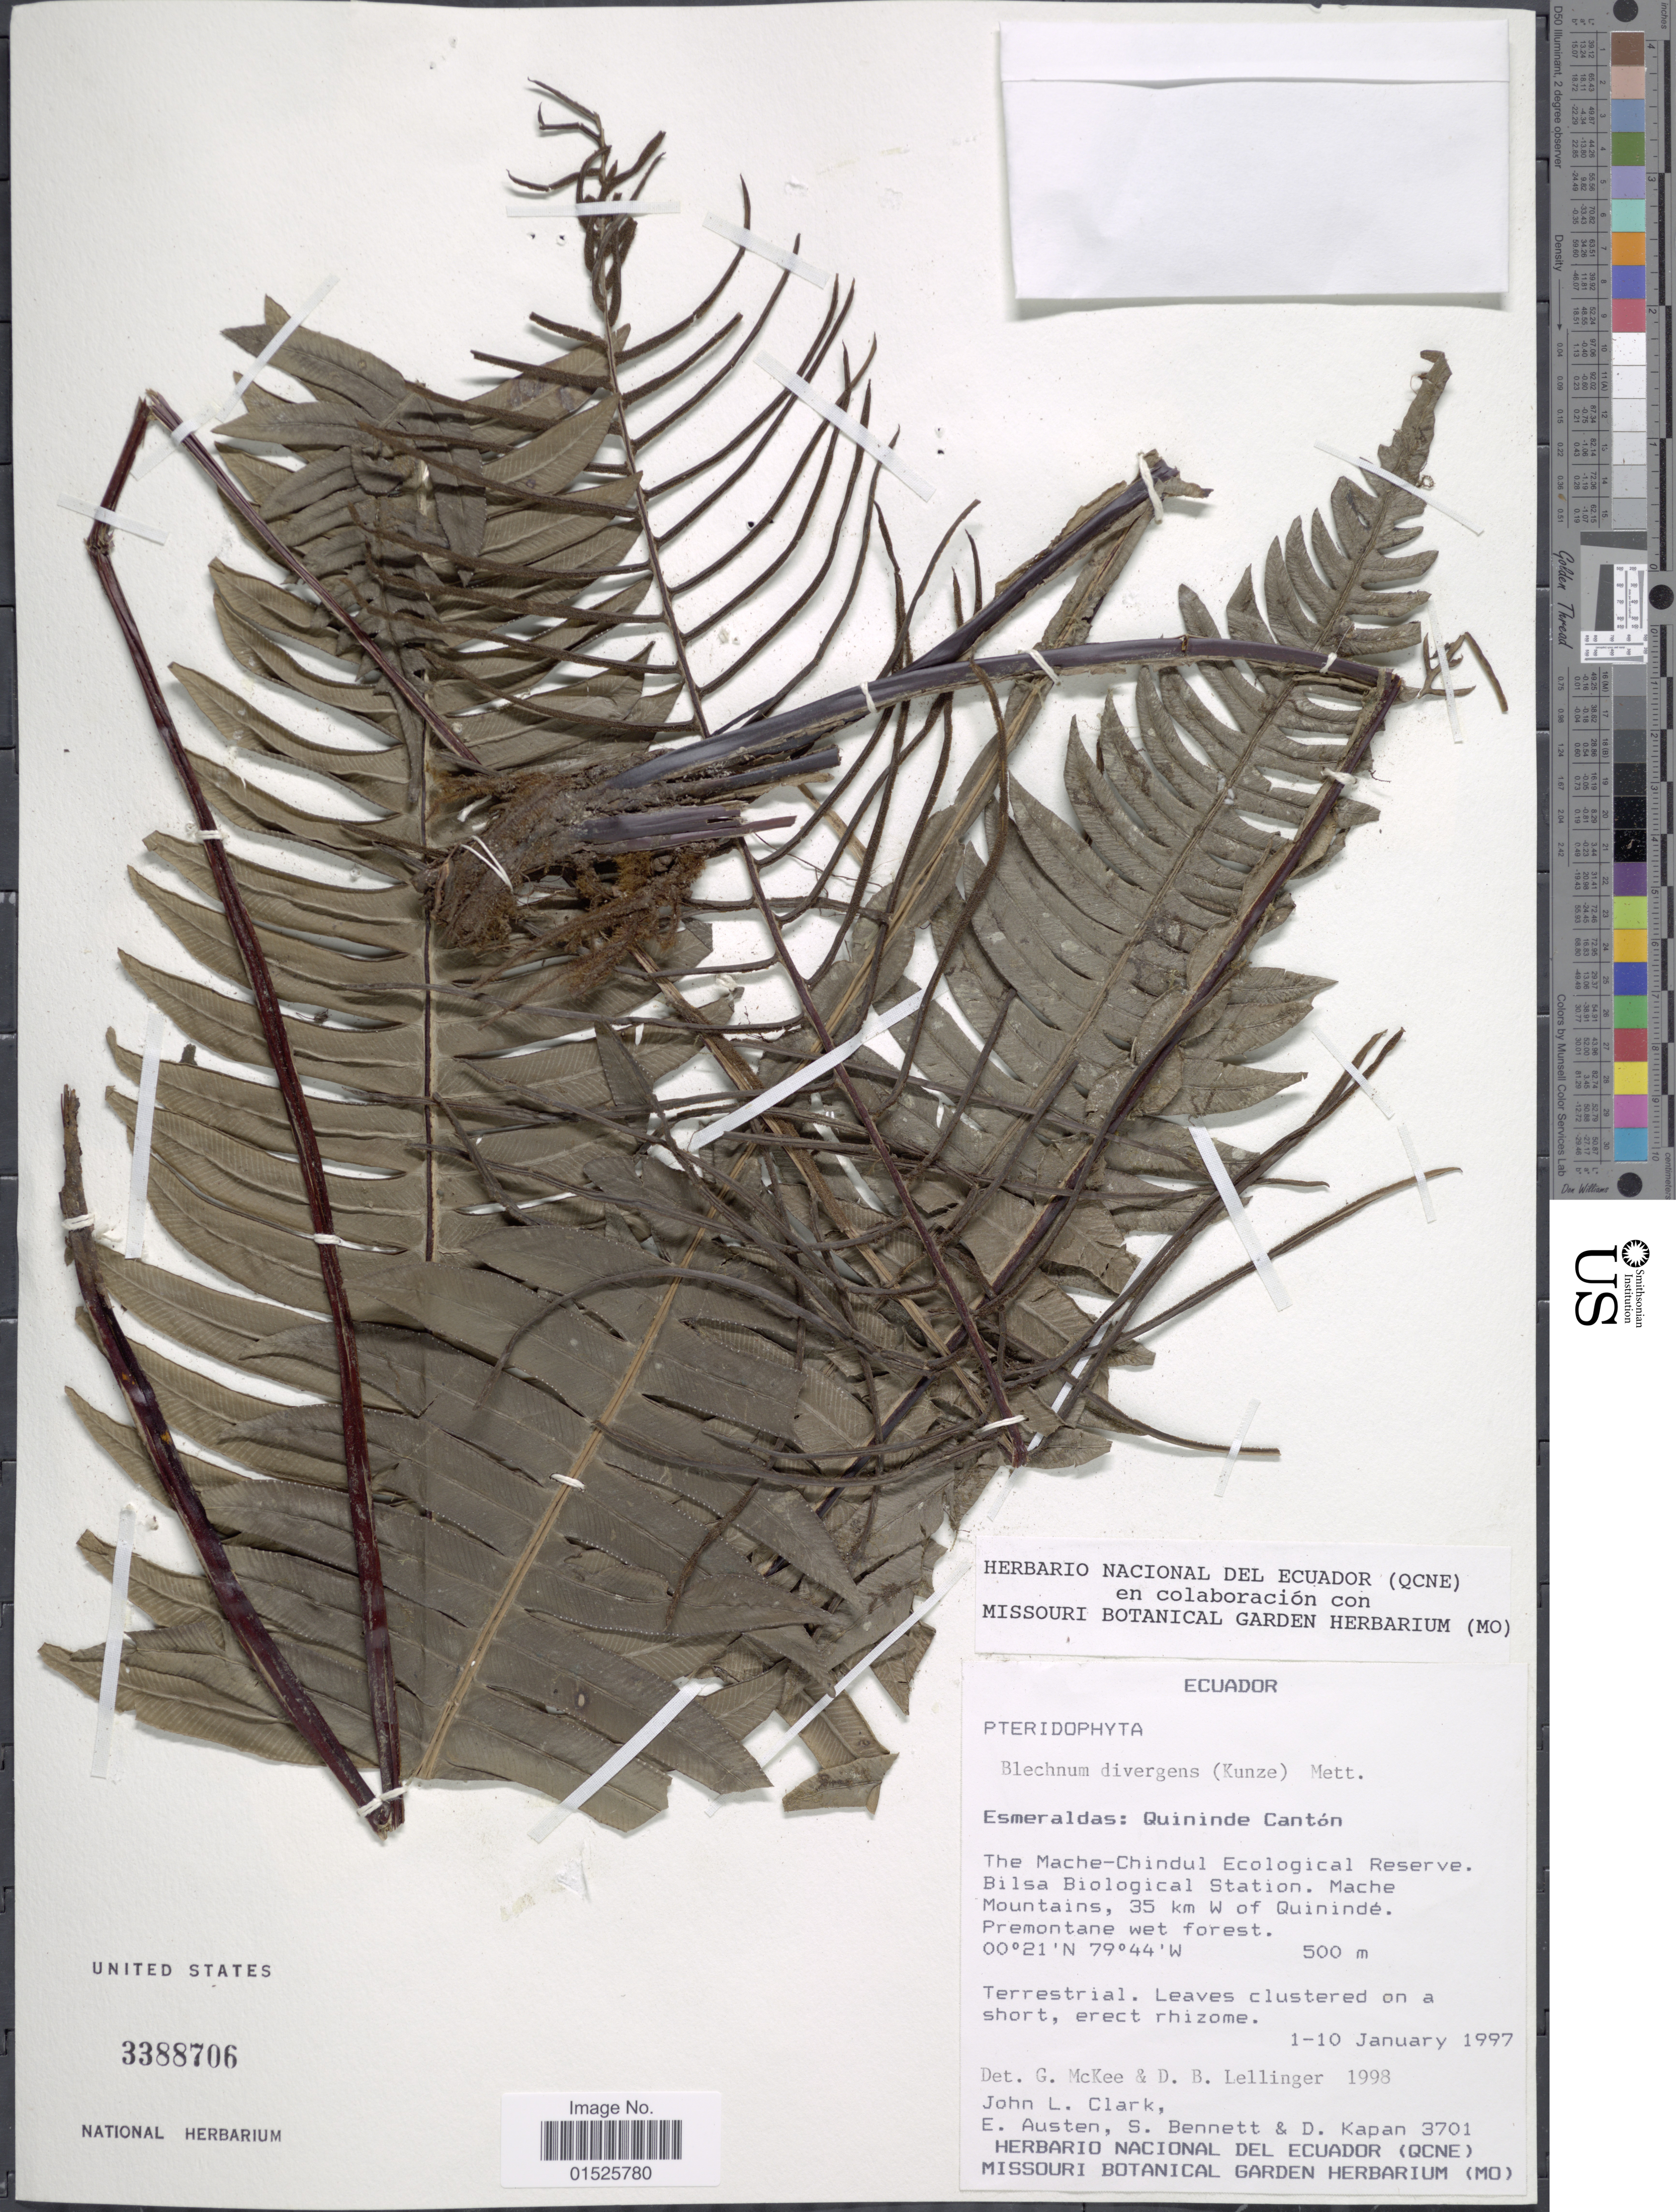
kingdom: Plantae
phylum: Tracheophyta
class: Polypodiopsida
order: Polypodiales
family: Blechnaceae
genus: Blechnum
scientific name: Blechnum divergens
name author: (Kunze) Mett.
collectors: J. L. Clark, E. Austen, S. Bennett & D. Kapan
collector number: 3701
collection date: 1997-01-01/1997-01-10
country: Ecuador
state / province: Esmeraldas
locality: Quininde Cantón. The Mache-Chindul Ecological Reserve. Bilsa Biological Station. Mache Mountains, 35 km W of Quinindé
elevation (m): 500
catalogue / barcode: US 3388706